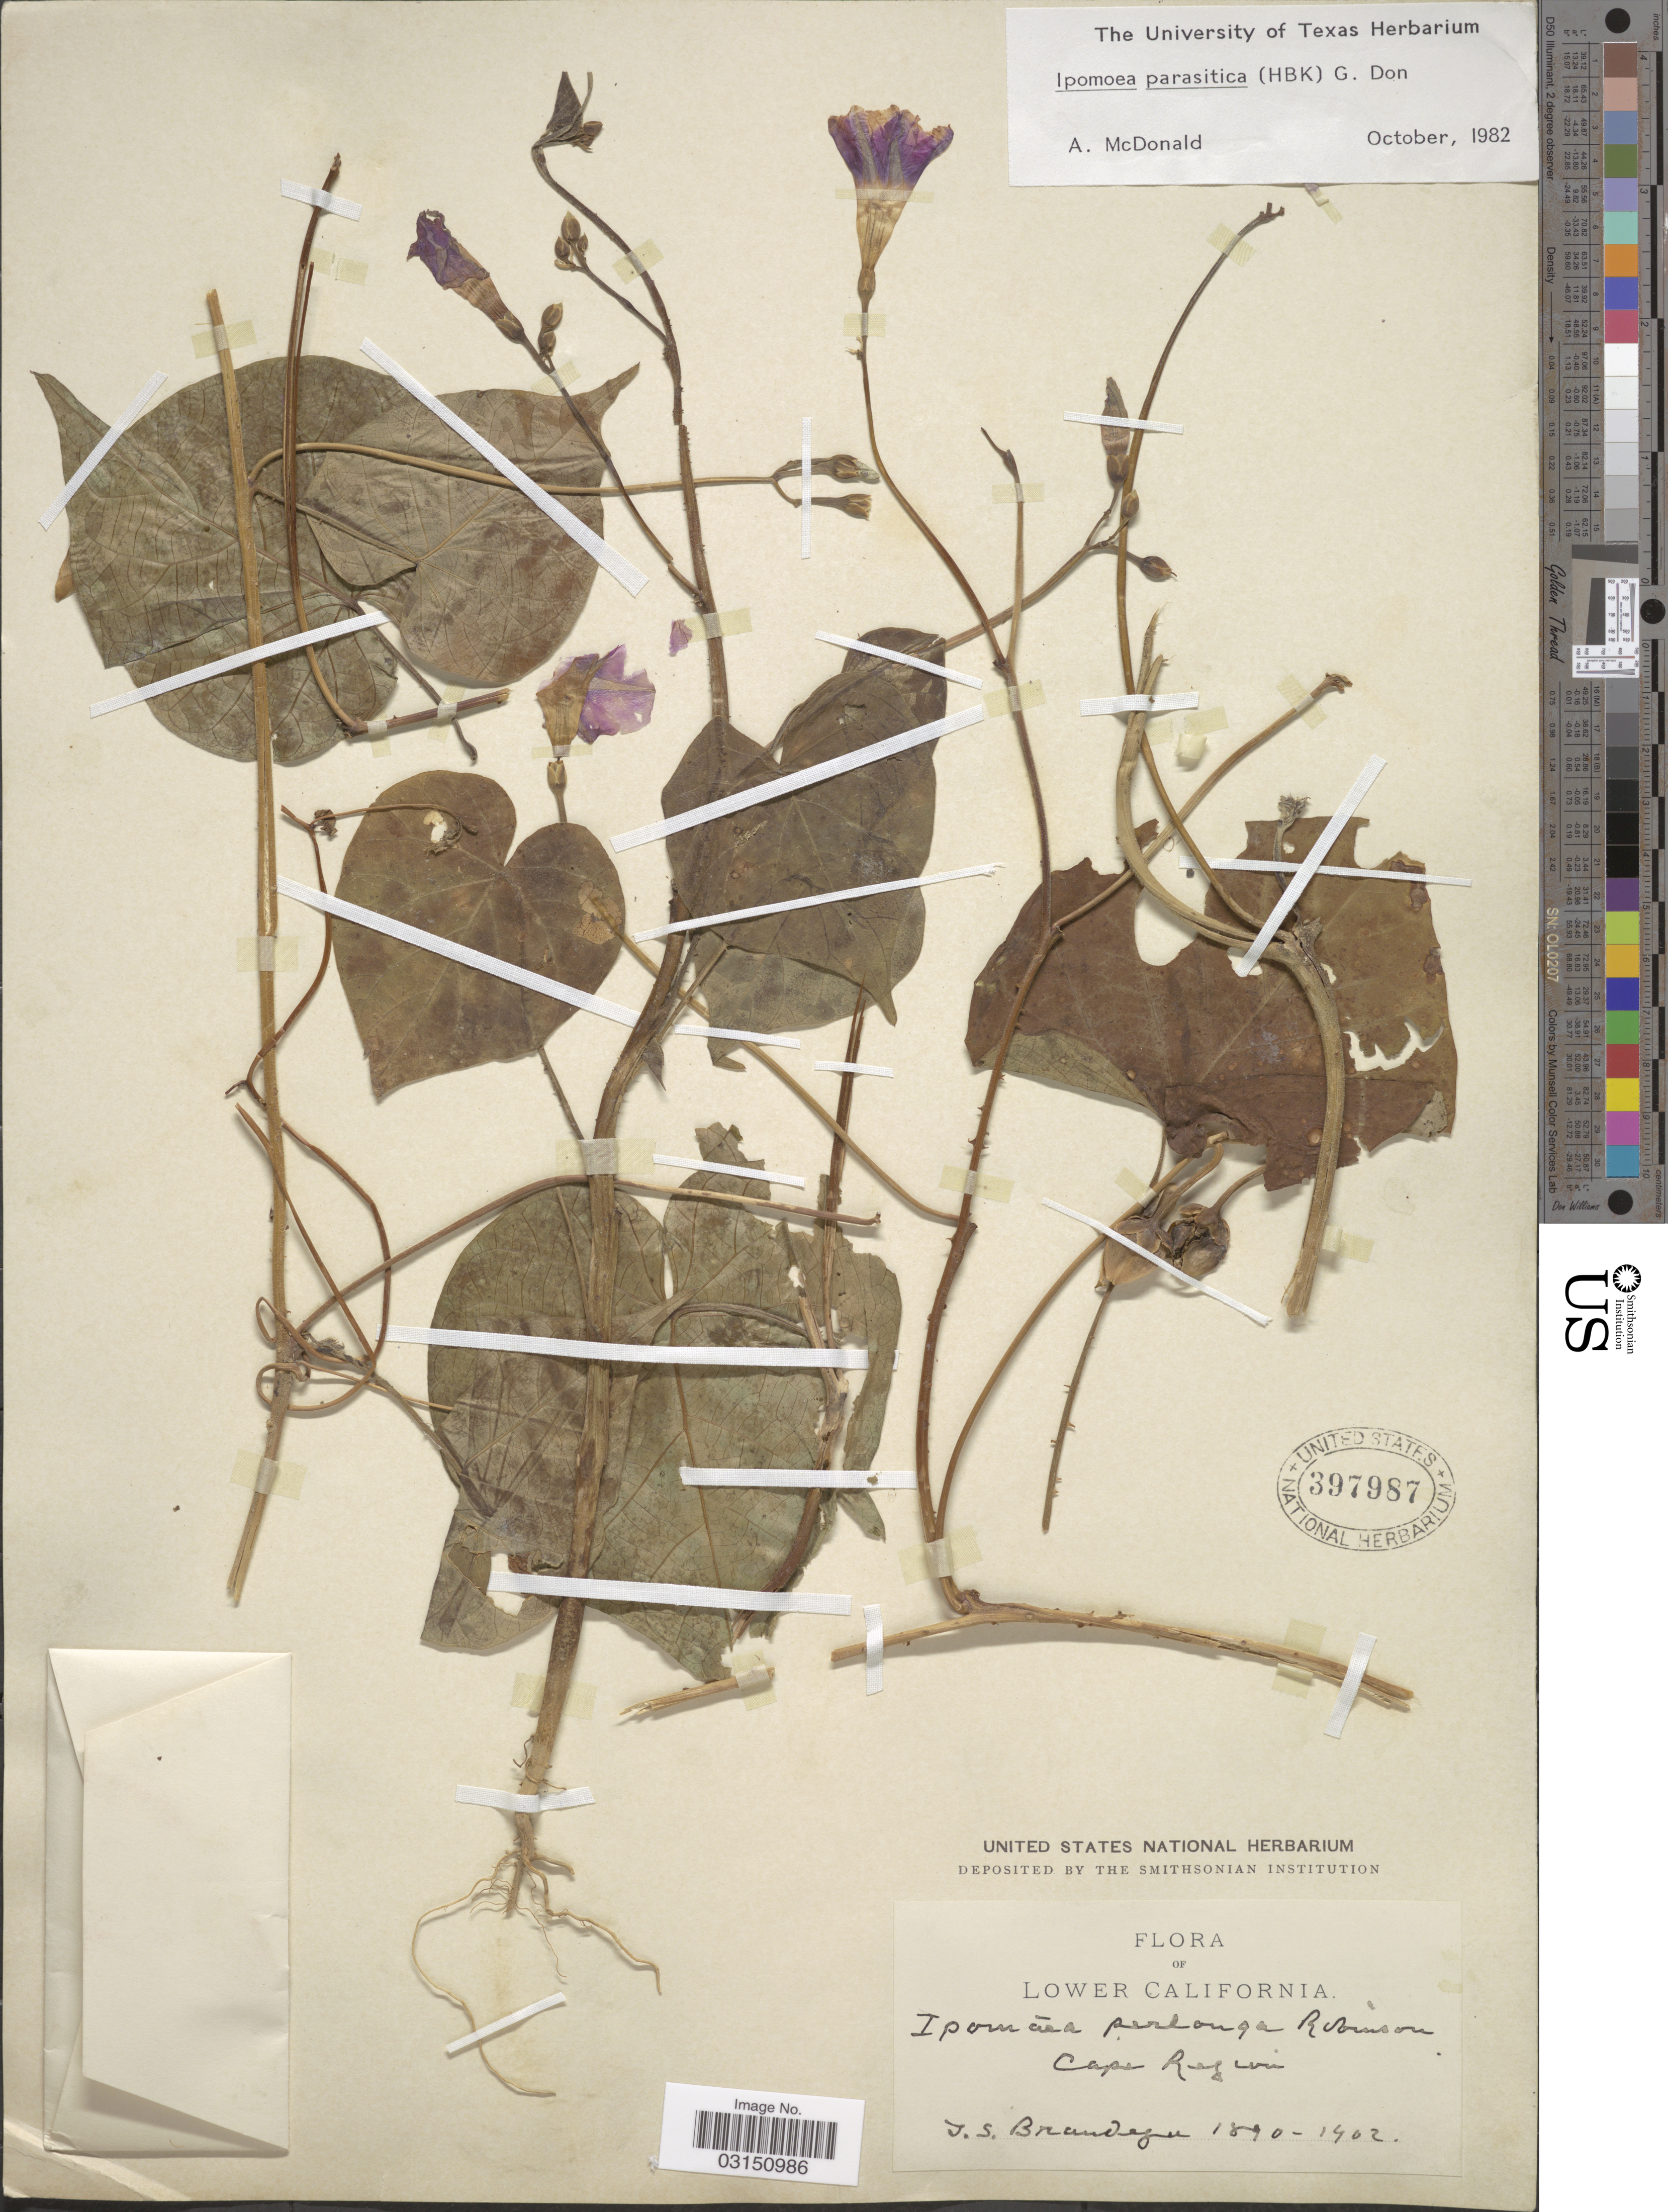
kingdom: Plantae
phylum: Tracheophyta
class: Magnoliopsida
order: Solanales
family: Convolvulaceae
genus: Ipomoea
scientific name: Ipomoea parasitica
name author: (Kunth) G. Don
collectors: J. S. Brandegee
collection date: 1890/1902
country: Mexico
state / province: Baja California Sur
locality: Lower California. Cape Region.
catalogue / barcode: US 397987